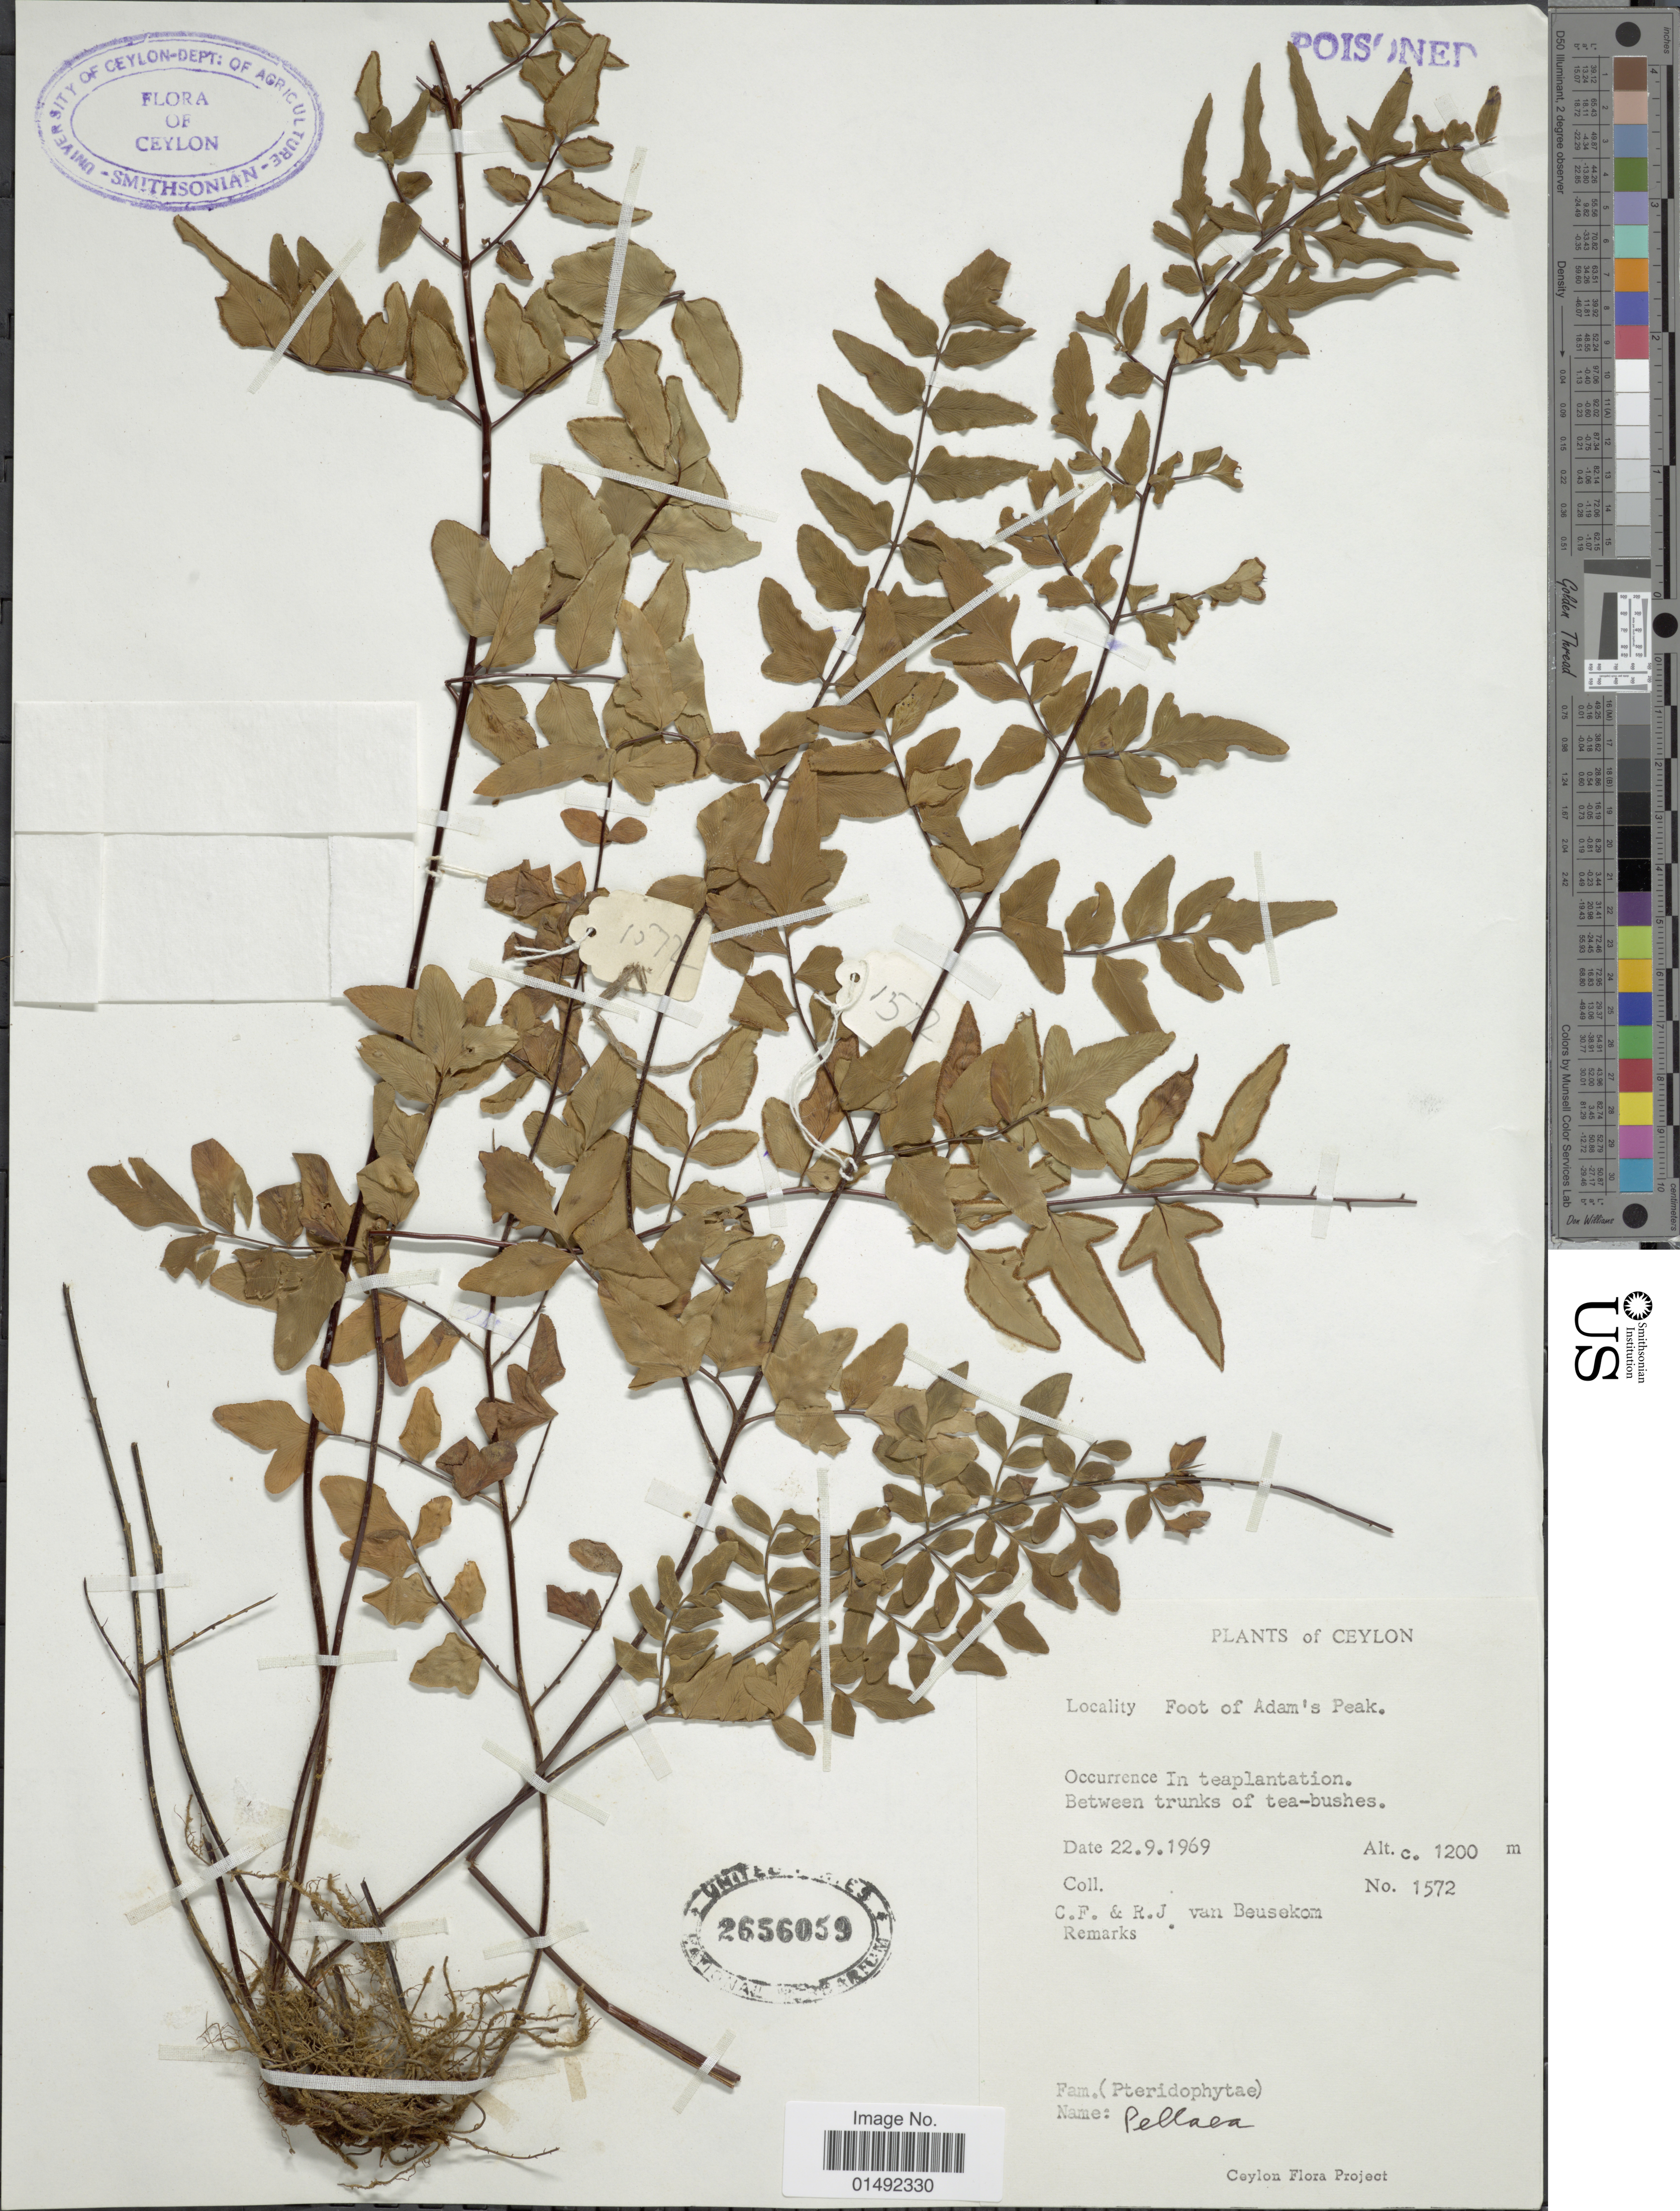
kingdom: Plantae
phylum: Tracheophyta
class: Polypodiopsida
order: Polypodiales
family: Pteridaceae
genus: Pellaea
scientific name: Pellaea sp.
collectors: C. F. Beusekom & R. Beusekom-Osinga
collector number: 1572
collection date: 1969-09-22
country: Sri Lanka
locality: Foot of Adam's Peak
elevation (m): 1200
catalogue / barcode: US 2656059